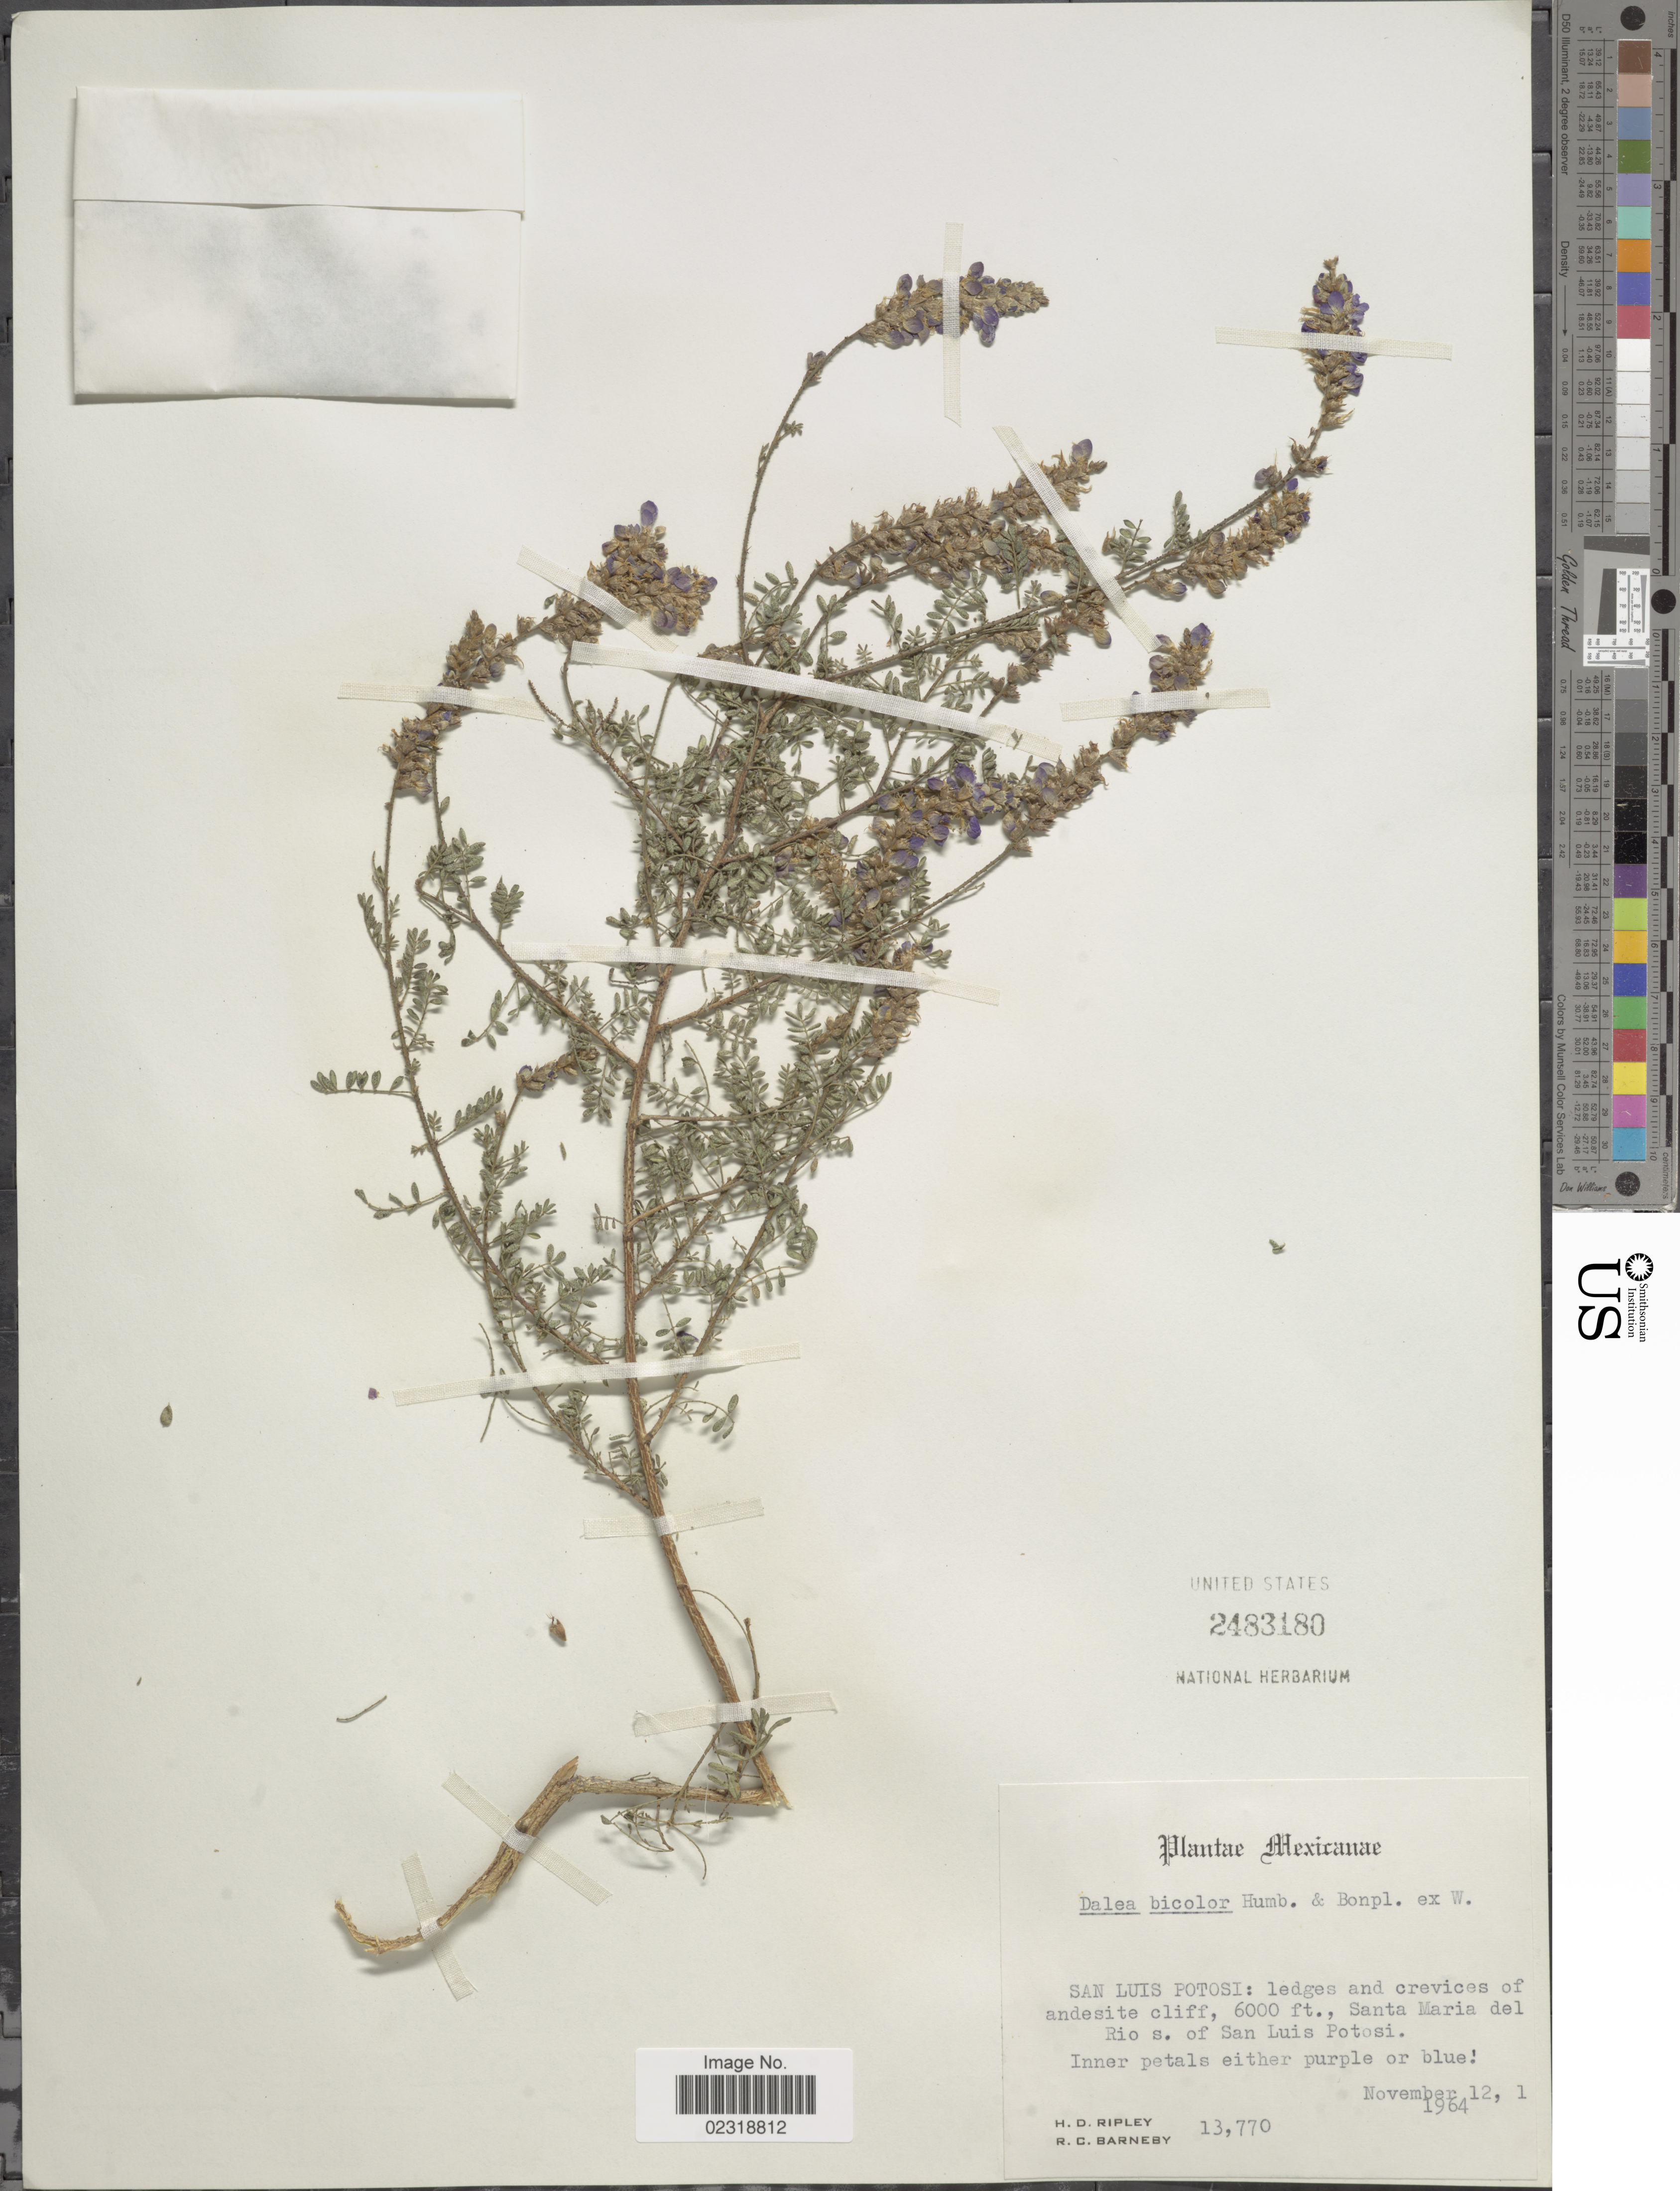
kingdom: Plantae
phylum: Tracheophyta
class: Magnoliopsida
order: Fabales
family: Fabaceae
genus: Dalea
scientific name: Dalea bicolor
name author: Humb. & Bonpl. ex Willd.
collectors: H. Ripley & R. C. Barneby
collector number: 13770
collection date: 1964-11-12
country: Mexico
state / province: San Luis Potosí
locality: Ledges and crevices of andesite cliff, Santa Maria del Rio s. of San Luis Potosi.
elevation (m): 1829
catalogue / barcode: US 2483180